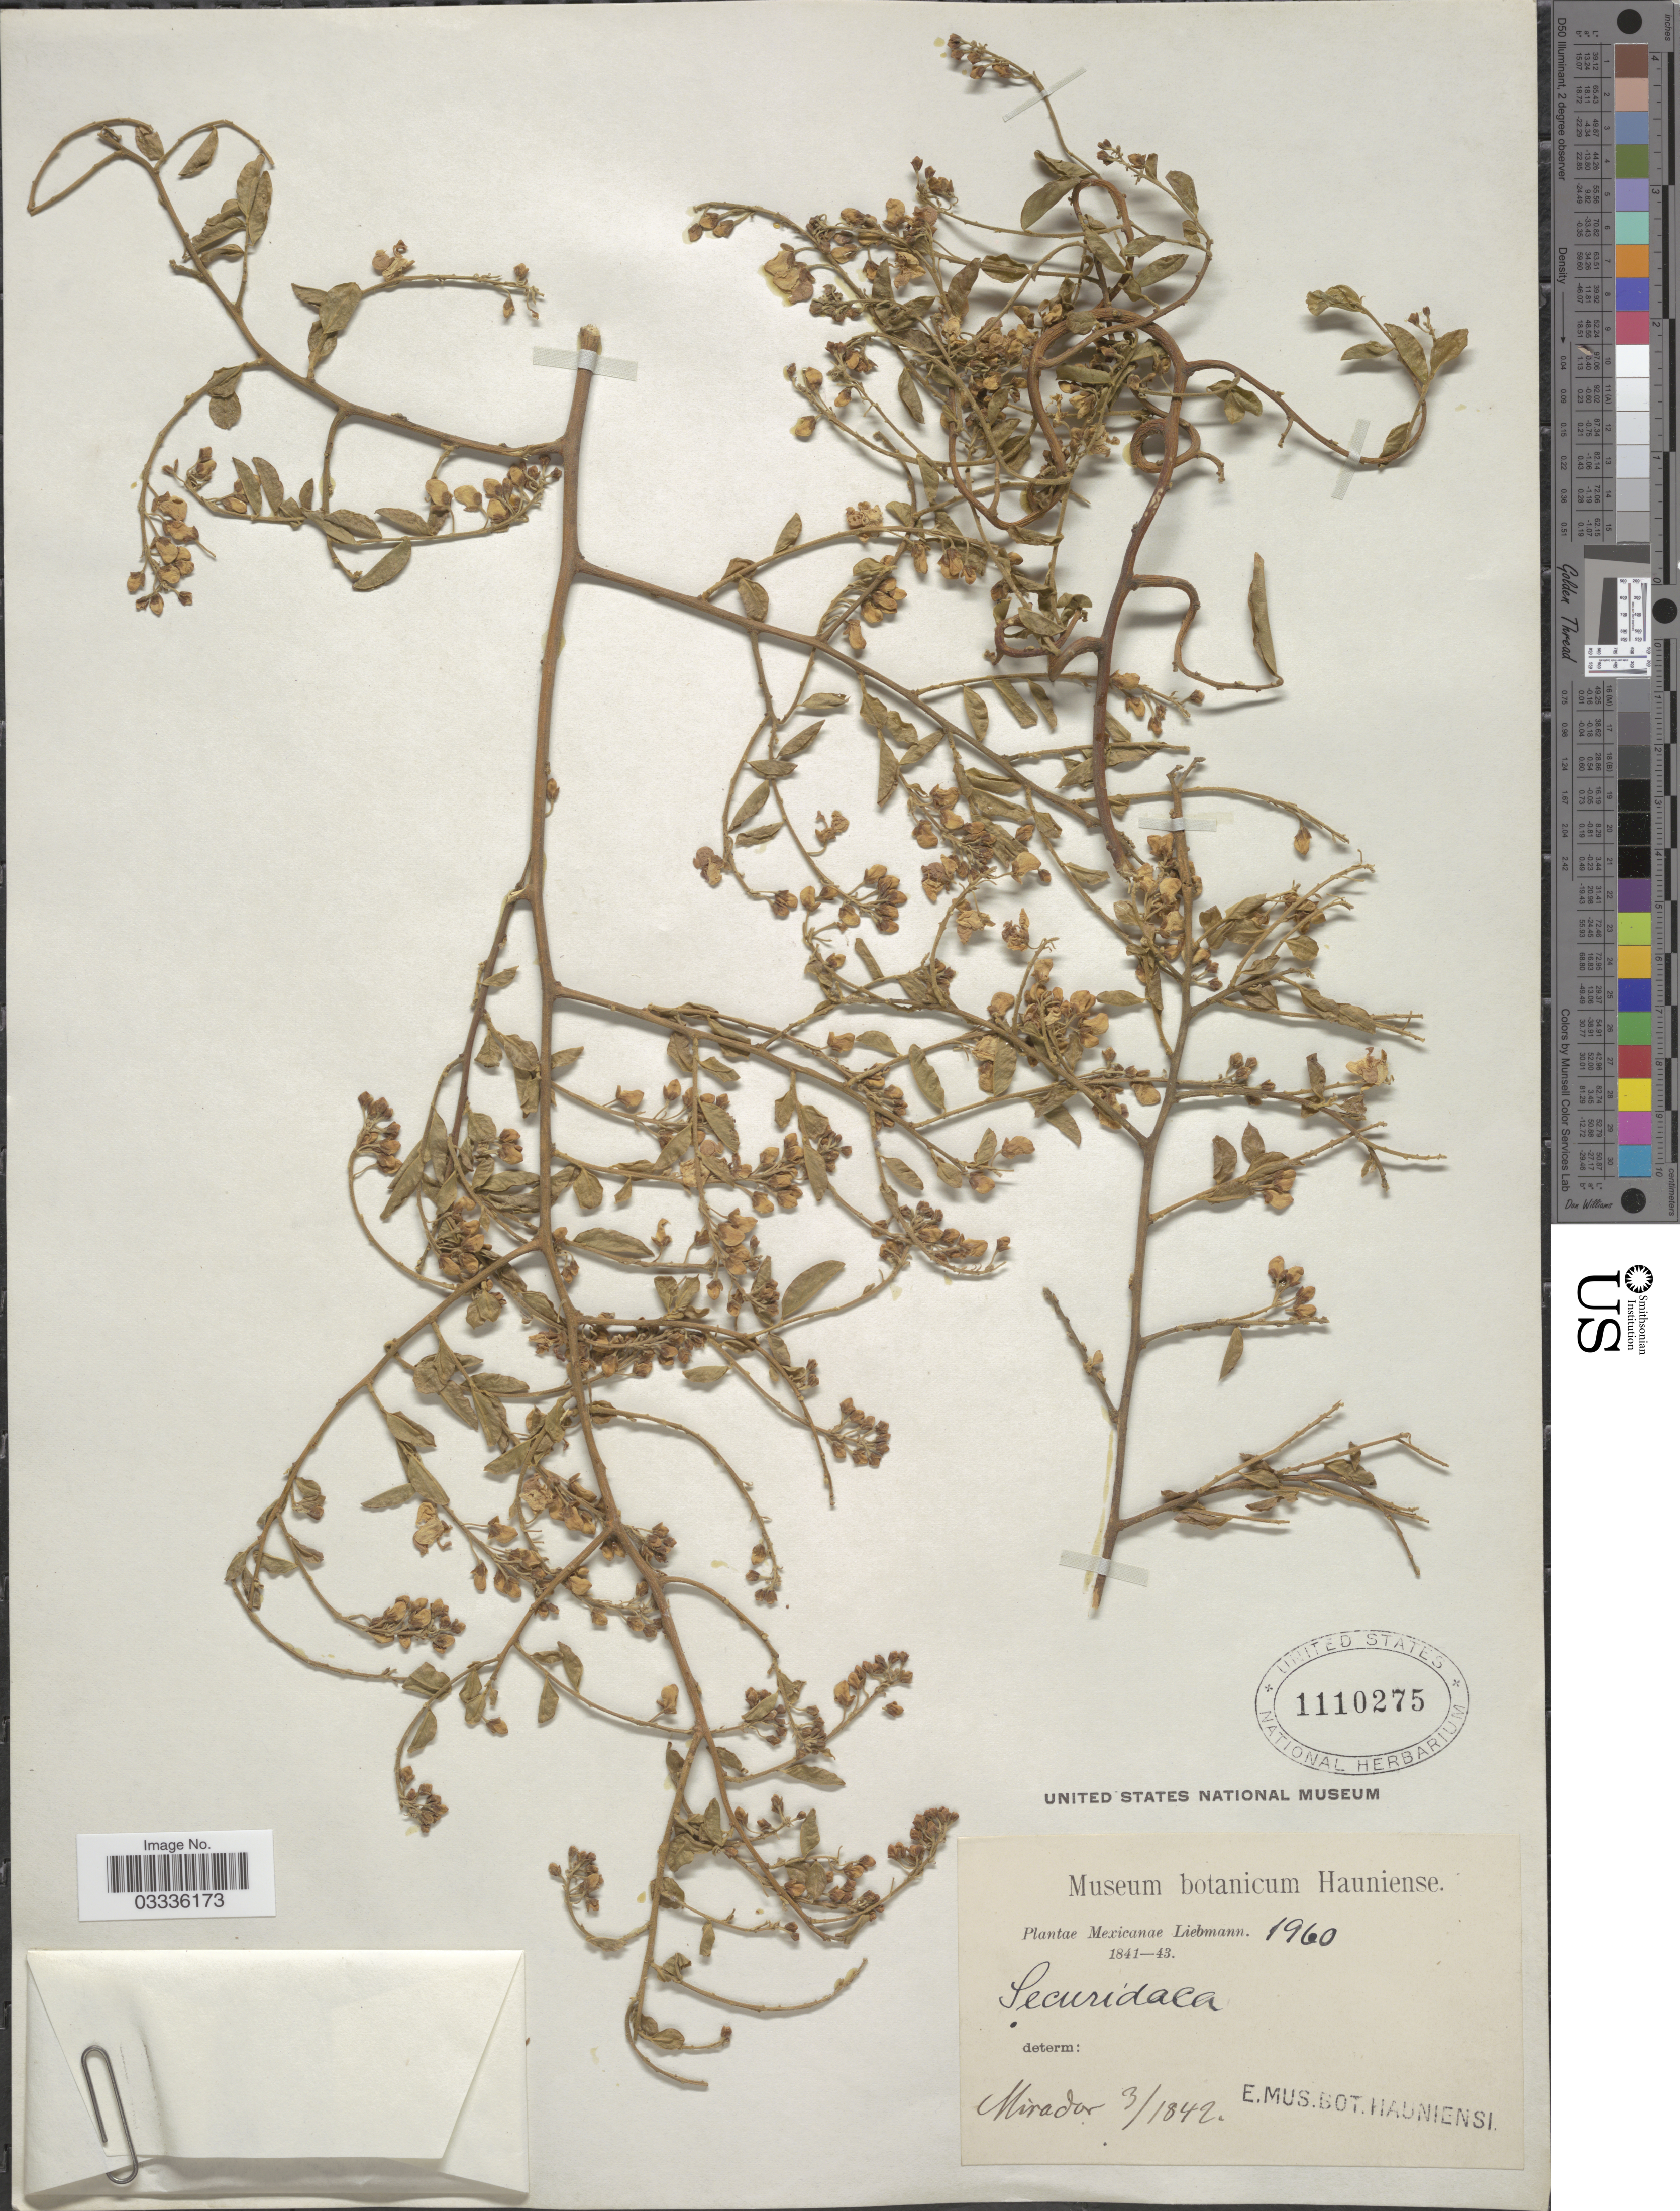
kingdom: Plantae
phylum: Tracheophyta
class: Magnoliopsida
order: Fabales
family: Polygalaceae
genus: Securidaca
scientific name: Securidaca diversifolia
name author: (L.) S.F. Blake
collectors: Liebmann, --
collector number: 1960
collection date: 1842-03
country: Mexico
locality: Mirador.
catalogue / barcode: US 1110275